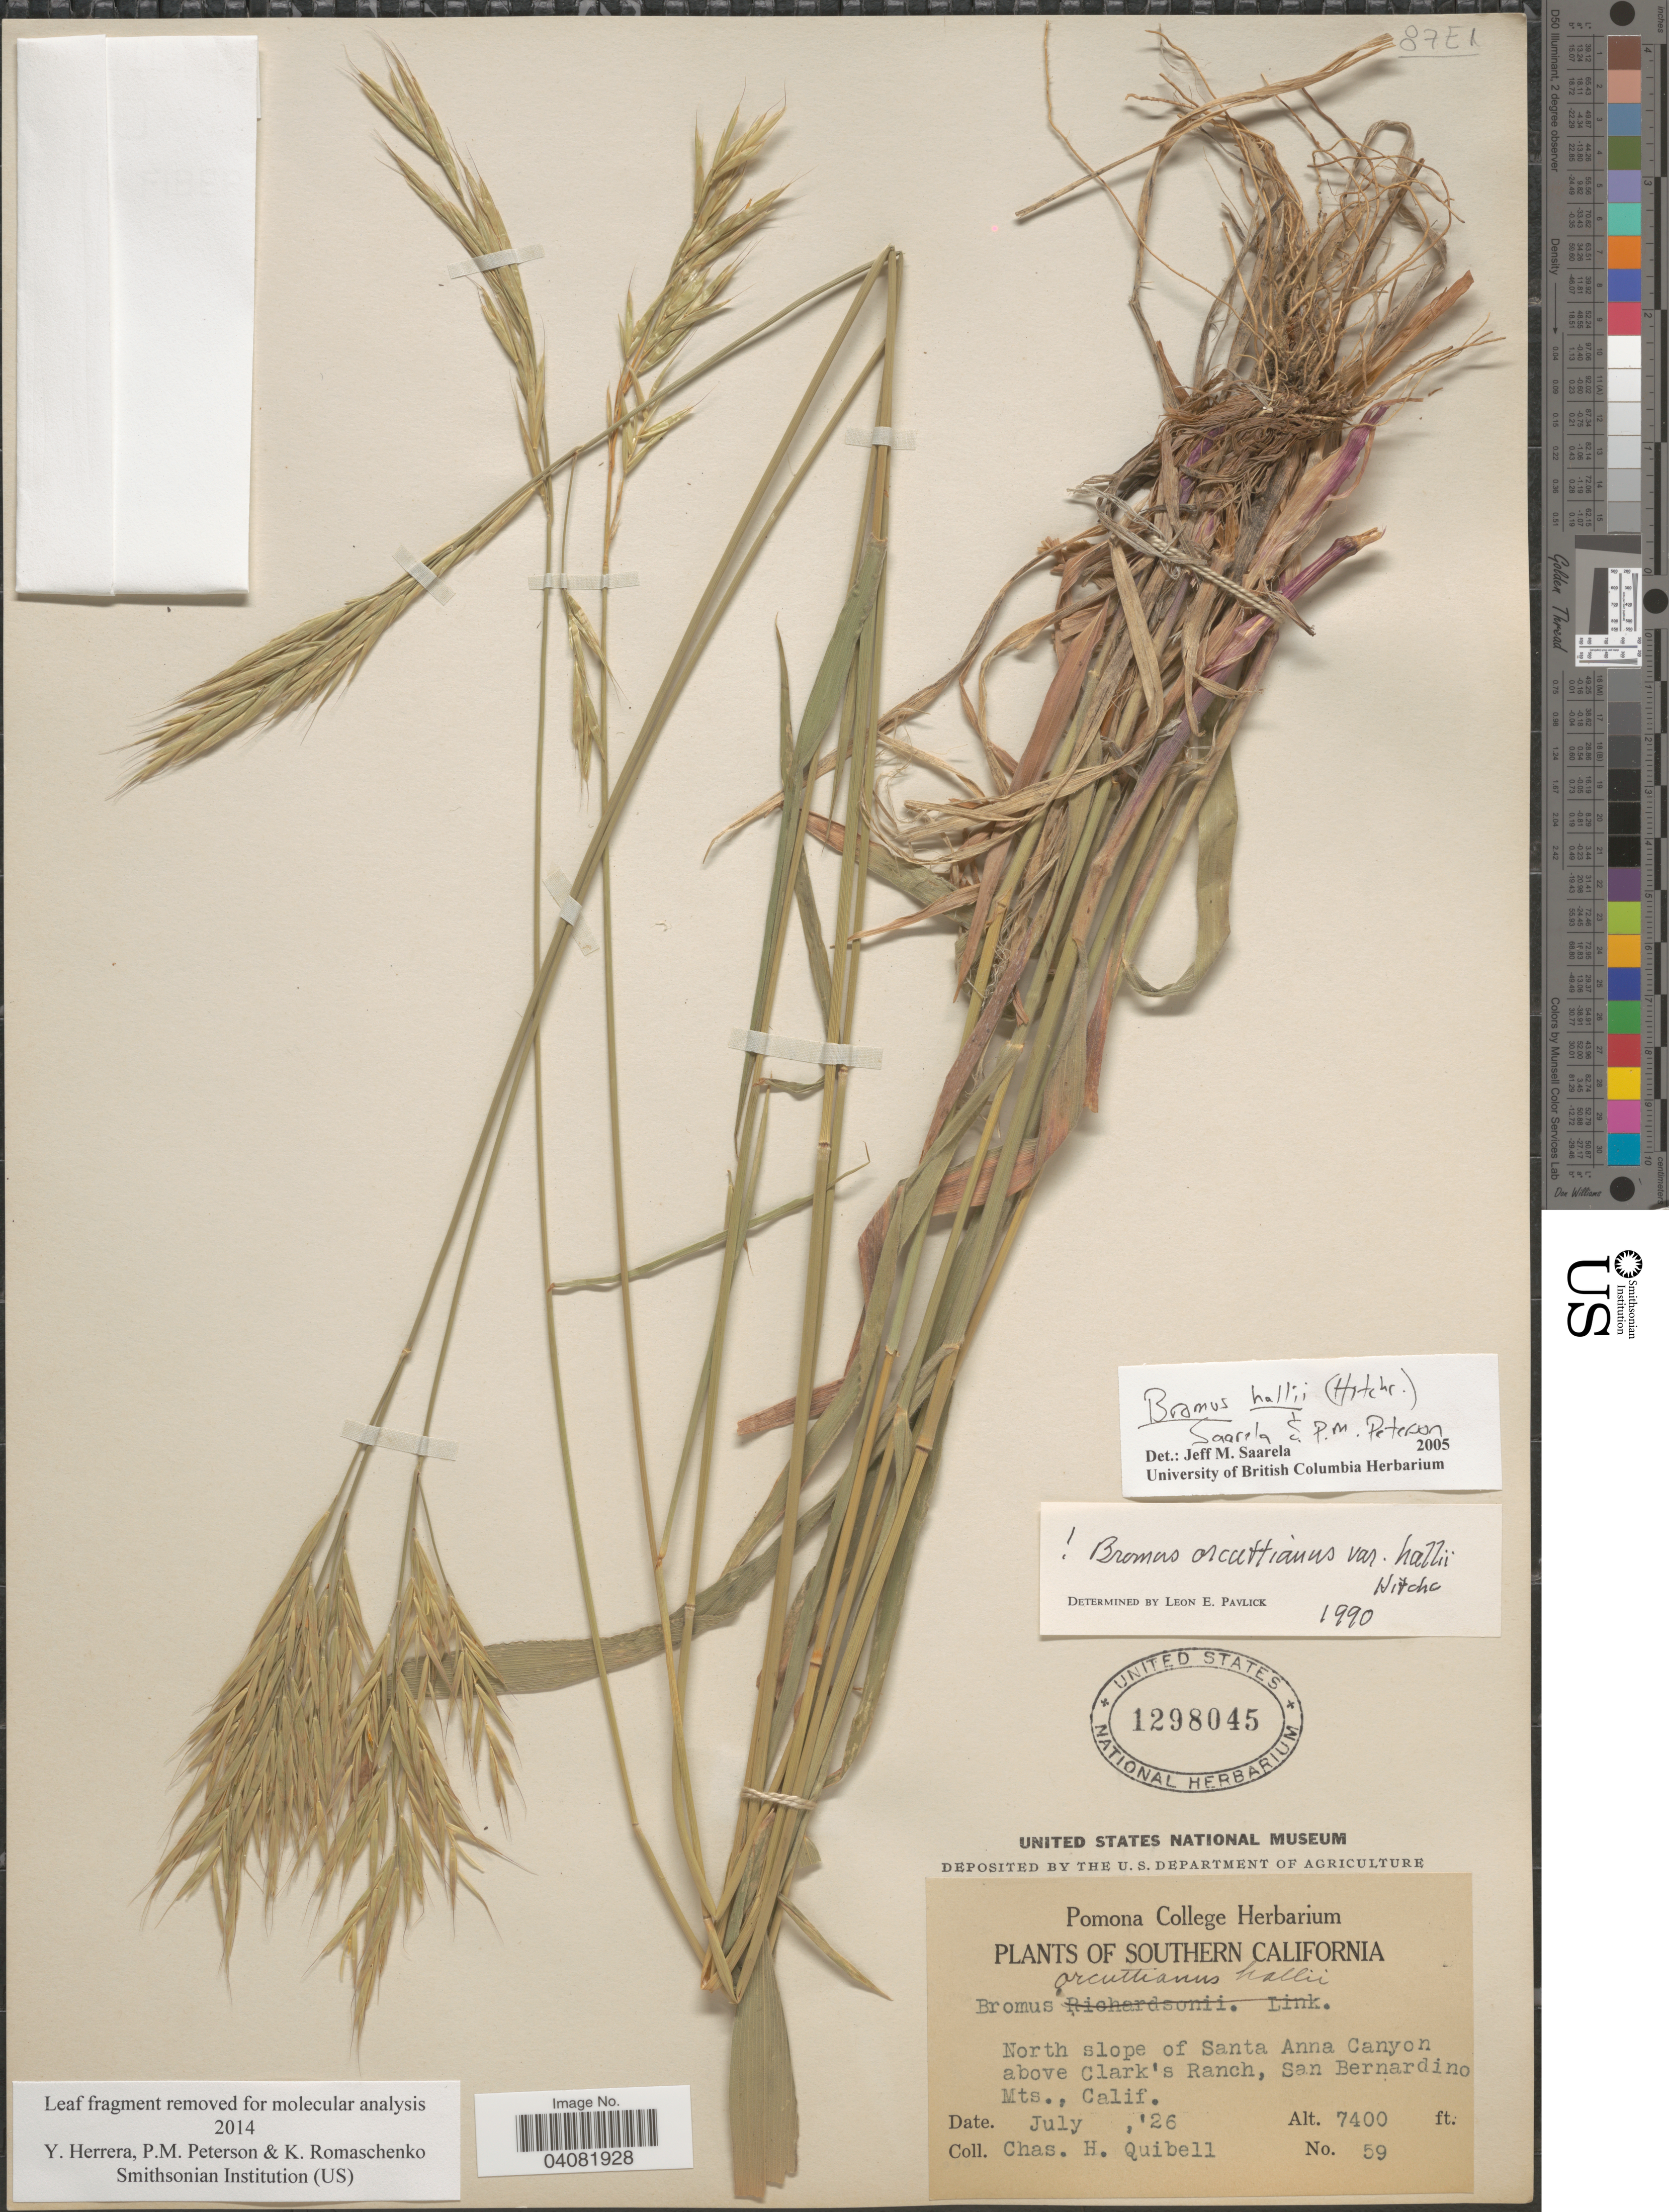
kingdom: Plantae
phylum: Tracheophyta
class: Liliopsida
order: Poales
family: Poaceae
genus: Bromus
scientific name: Bromus hallii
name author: (Hitchc.) Saarela & P.M. Peterson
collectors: C. Quibell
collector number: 59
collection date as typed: Transcribed d/m/y: /7/26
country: United States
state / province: California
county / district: San Bernardino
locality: Southern California. North slope of Santa Anna Canyon above Clark's Ranch, San Bernardino Mts.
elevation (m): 2256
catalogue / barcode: US 1298045